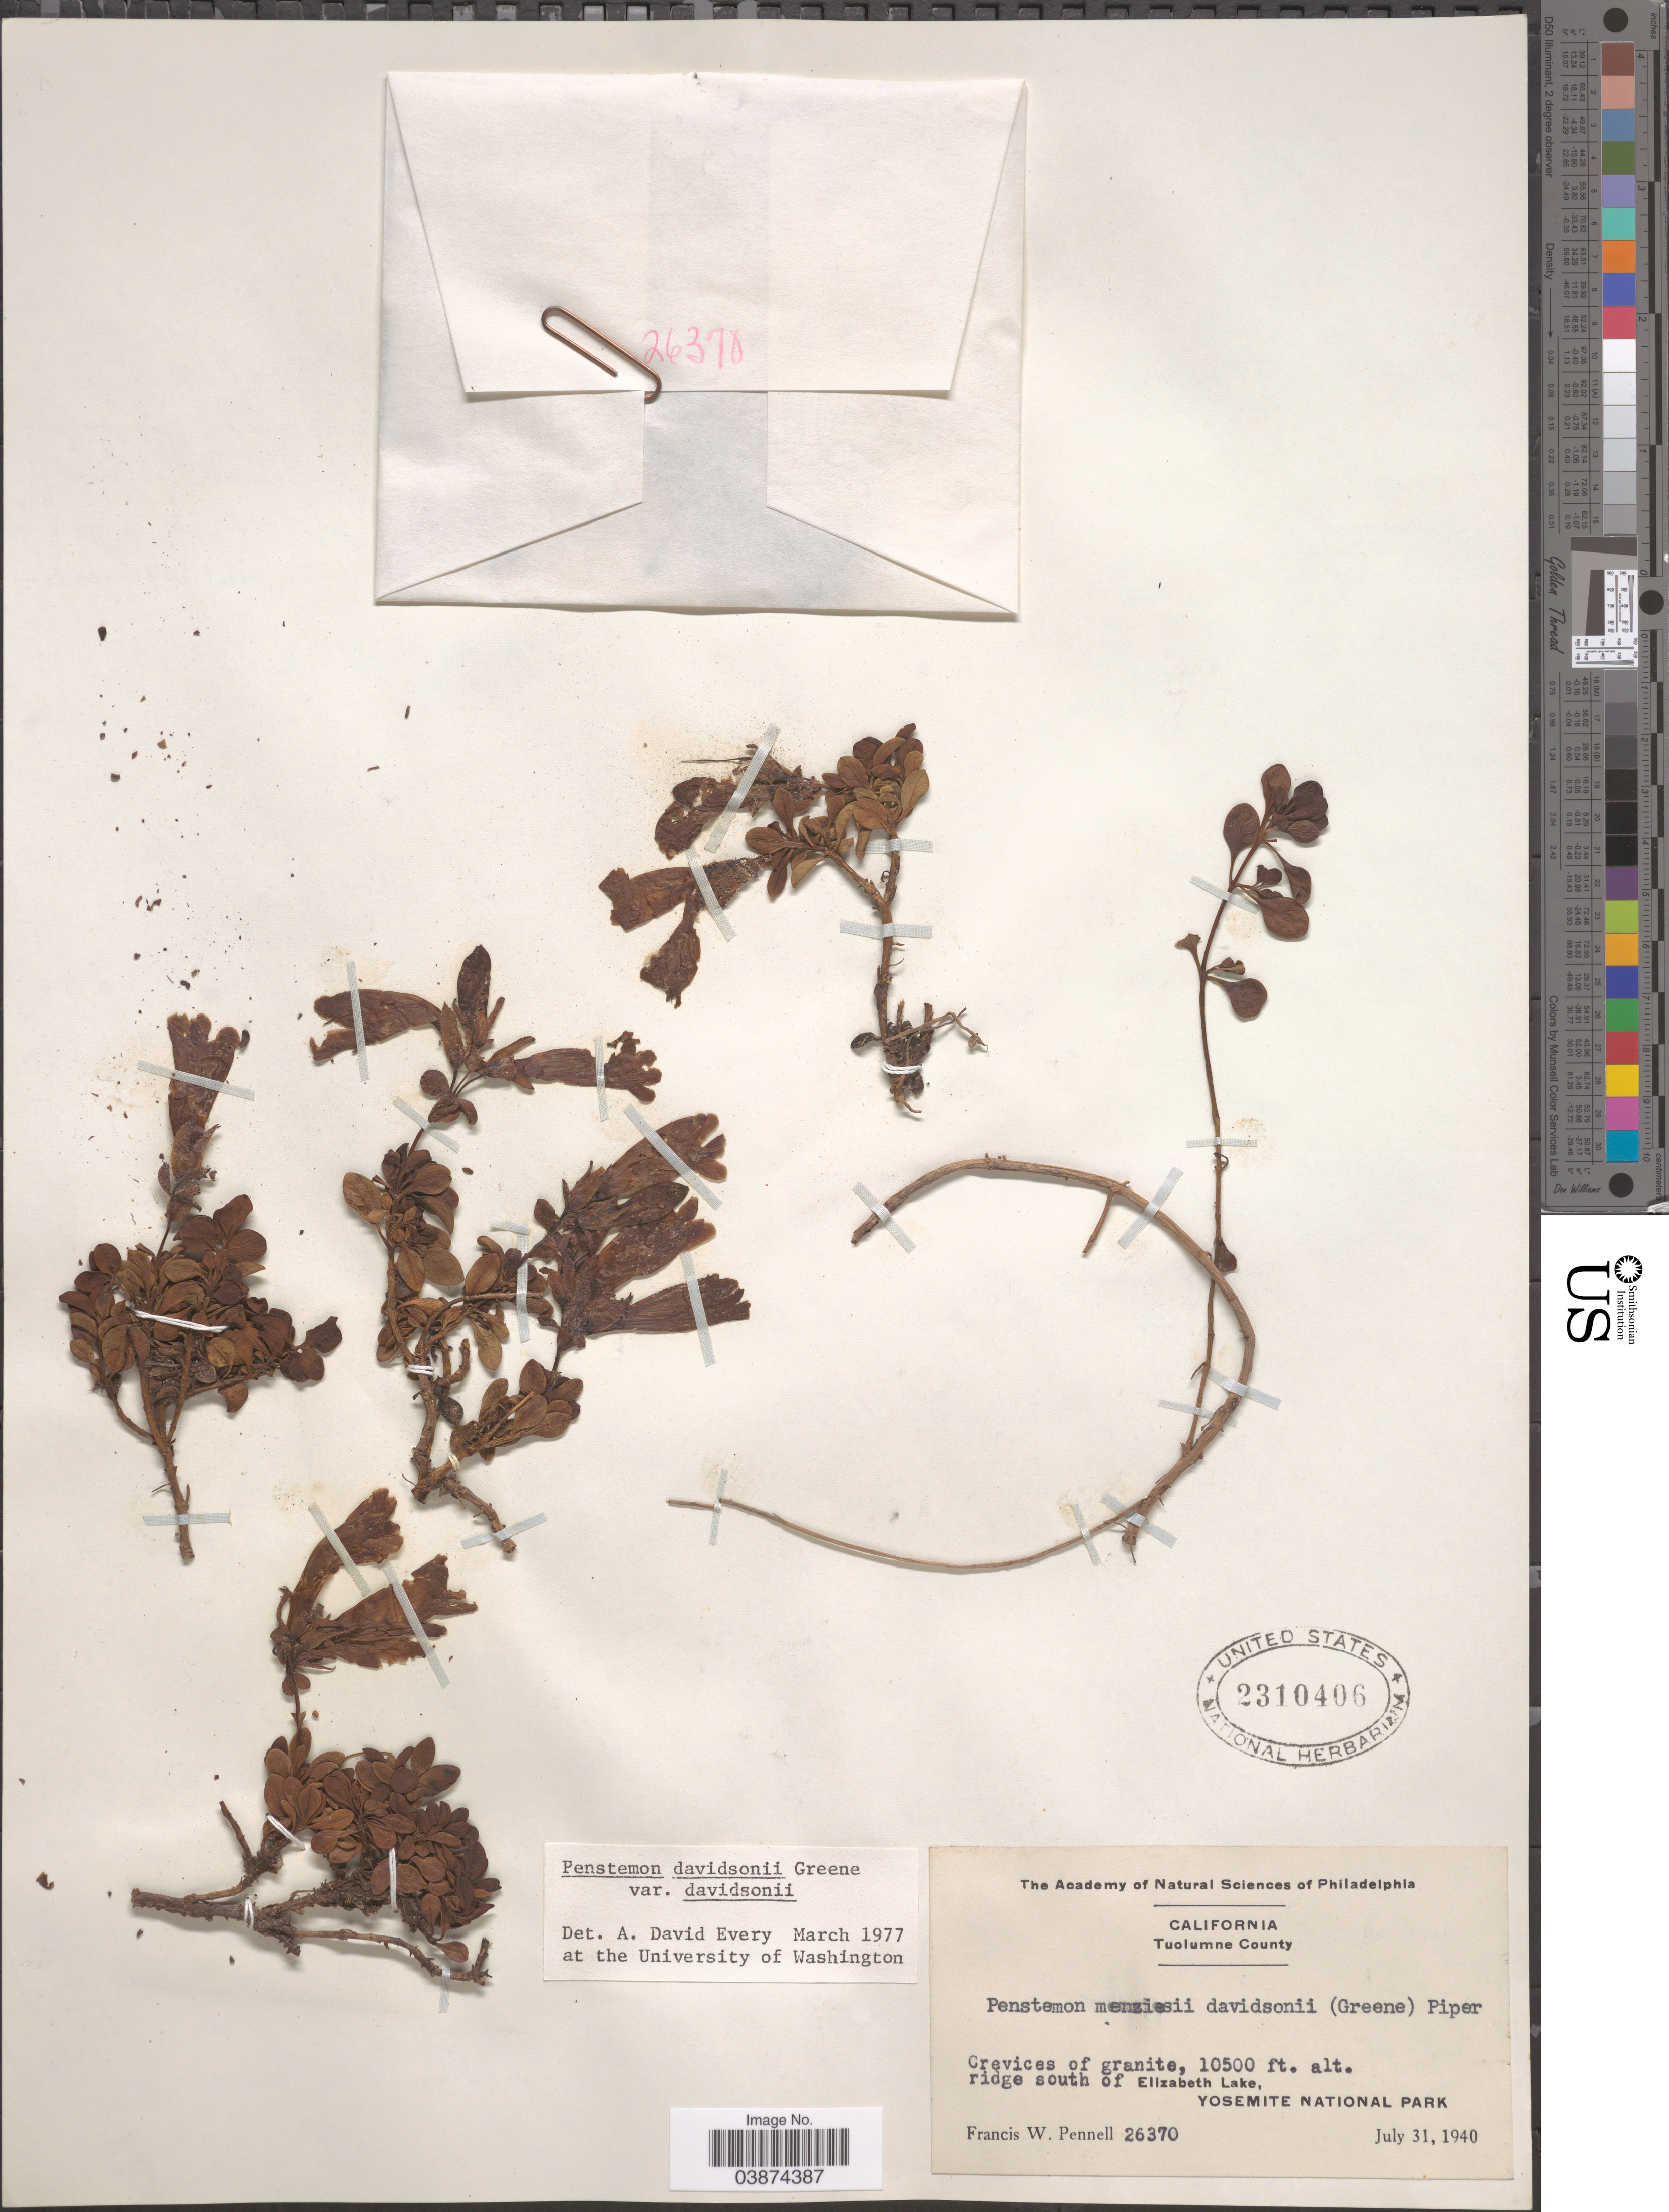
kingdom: Plantae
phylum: Tracheophyta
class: Magnoliopsida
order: Lamiales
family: Plantaginaceae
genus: Penstemon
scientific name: Penstemon davidsonii var. davidsonii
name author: Greene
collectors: F. W. Pennell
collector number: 26370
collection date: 1940-07-31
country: United States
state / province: California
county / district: Tuolumne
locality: Tuolumne County. Ridge south of Elizabeth Lake, Yosemite National Park.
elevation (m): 3200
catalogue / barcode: US 2310406